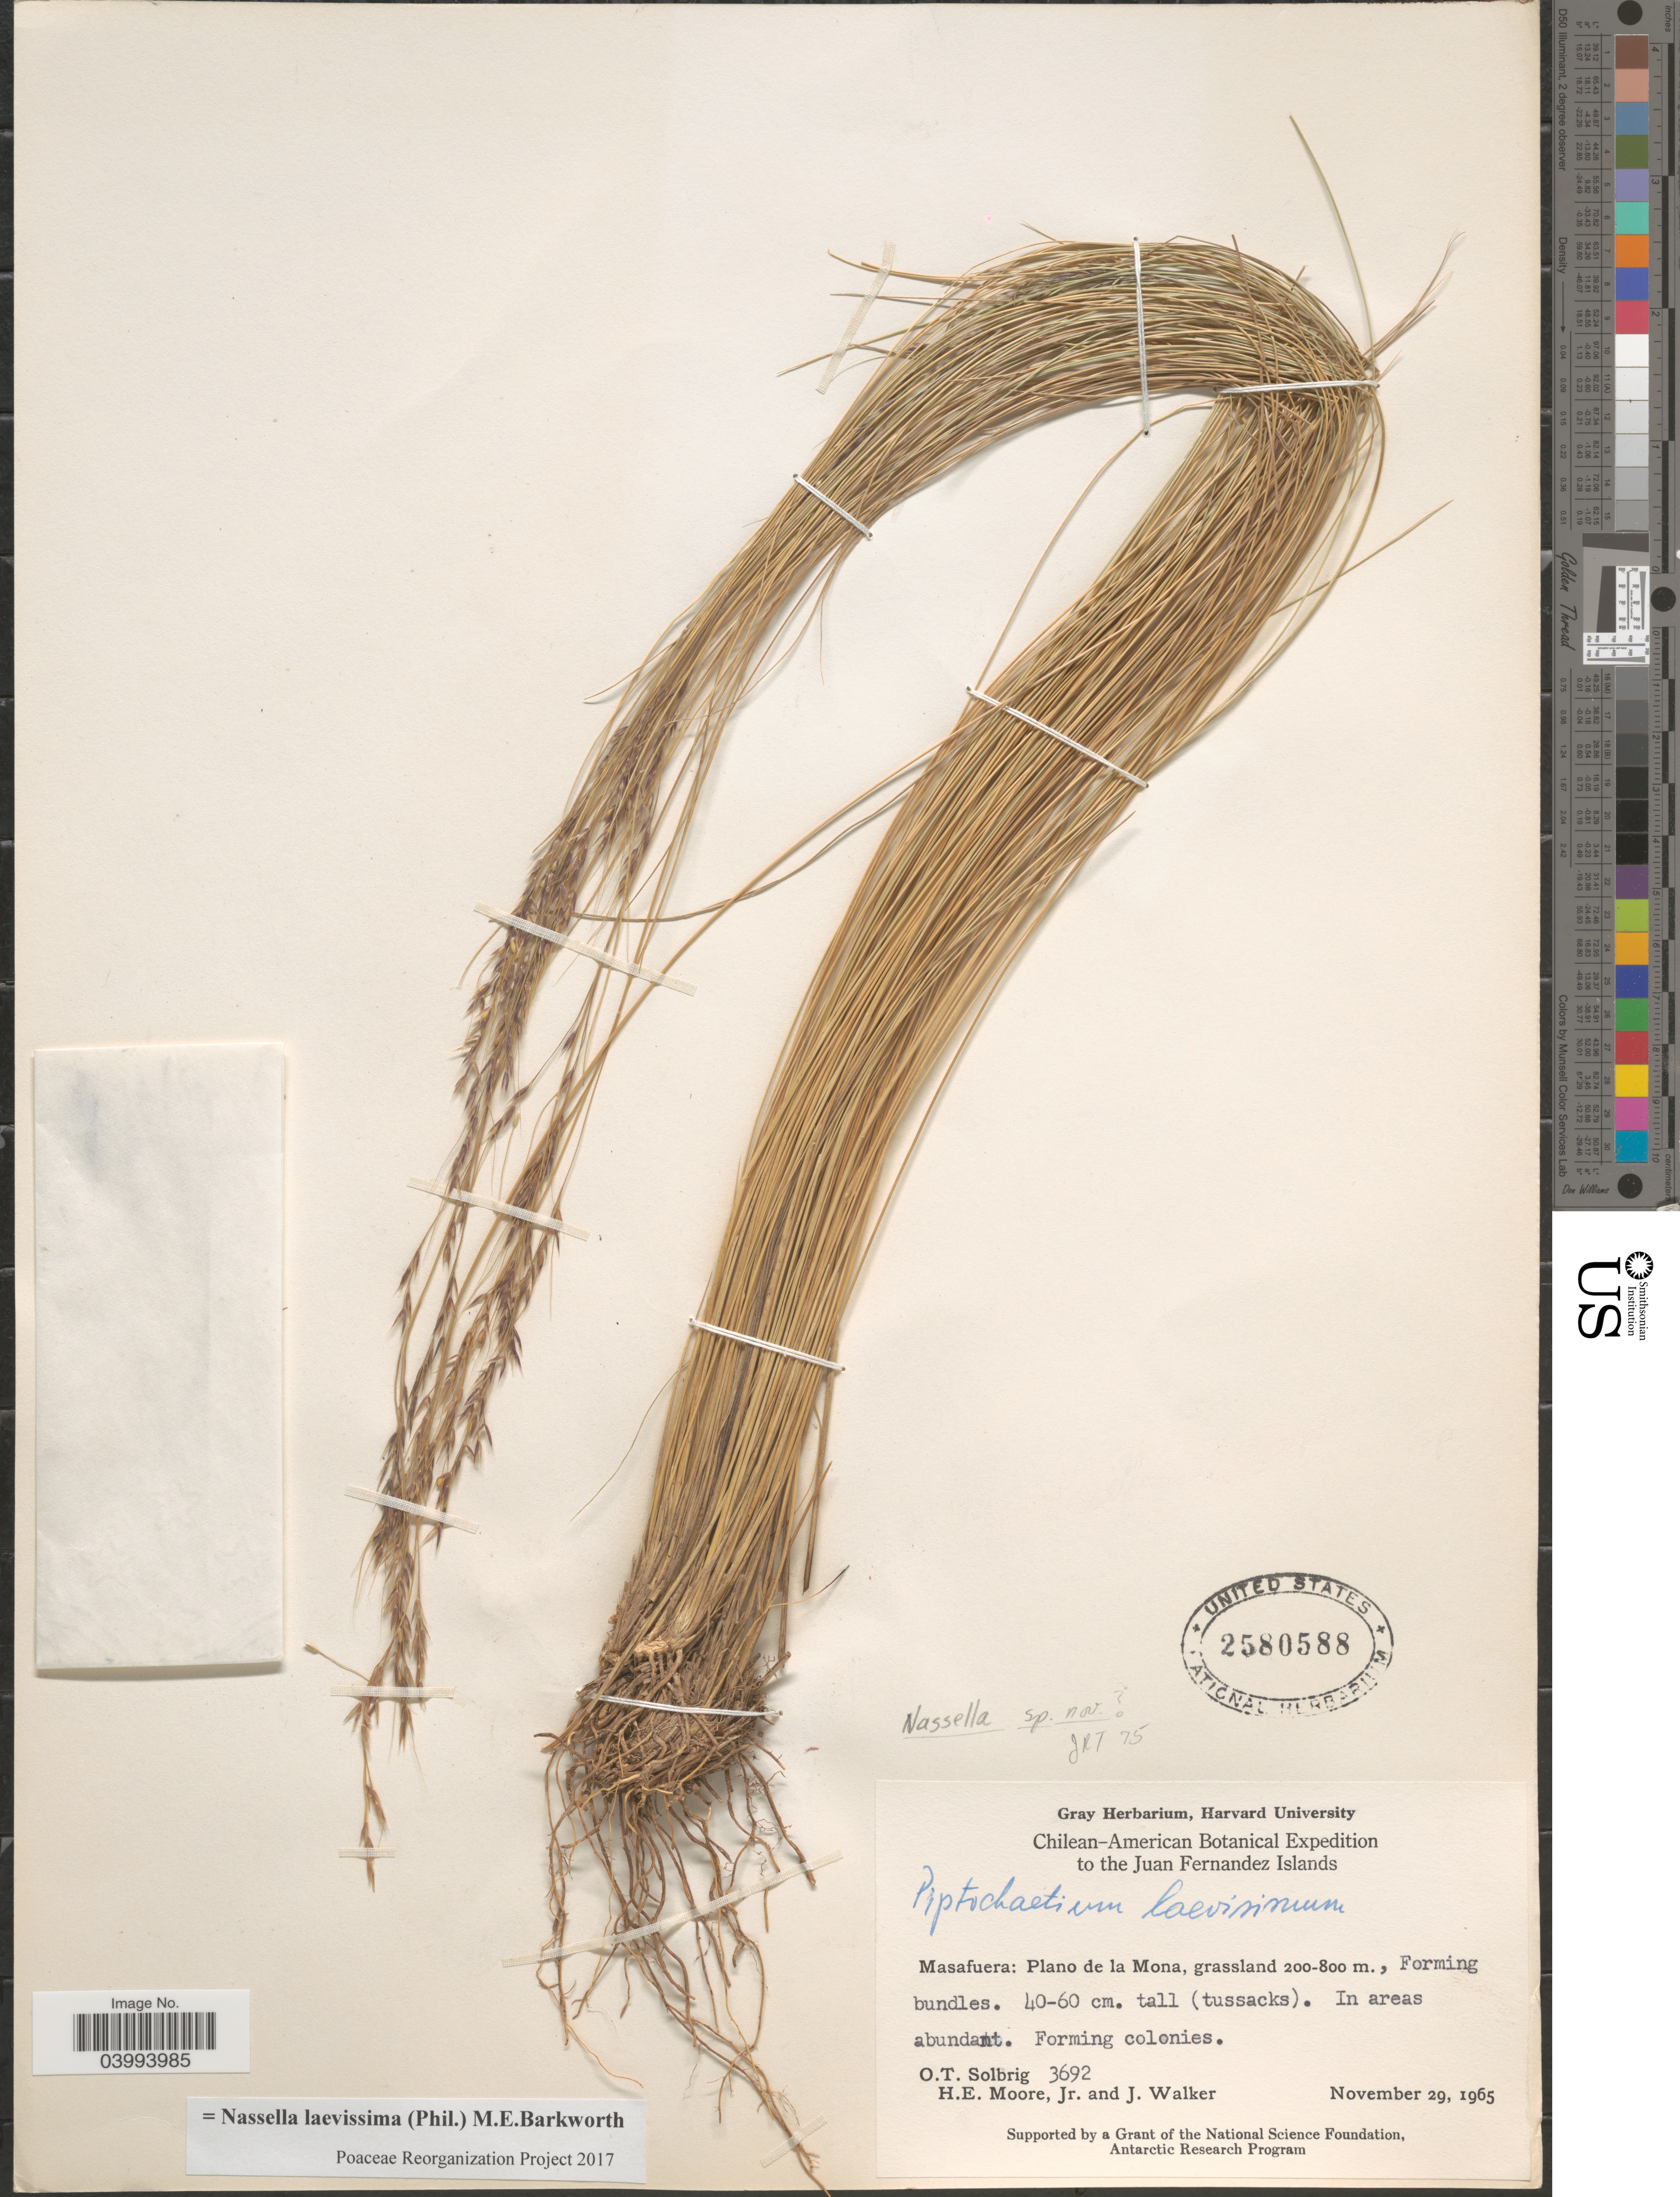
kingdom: Plantae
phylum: Tracheophyta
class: Liliopsida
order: Poales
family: Poaceae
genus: Nassella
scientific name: Nassella laevissima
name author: (Phil.) Barkworth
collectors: O. T. Solbrig, H. Moore & J. Walker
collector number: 3692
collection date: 1965-11-29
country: Chile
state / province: Valparaíso (V)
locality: The Juan Fernandez Islands. Masafuera: Plano de la Mona, Forming bundles.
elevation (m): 200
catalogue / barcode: US 2580588